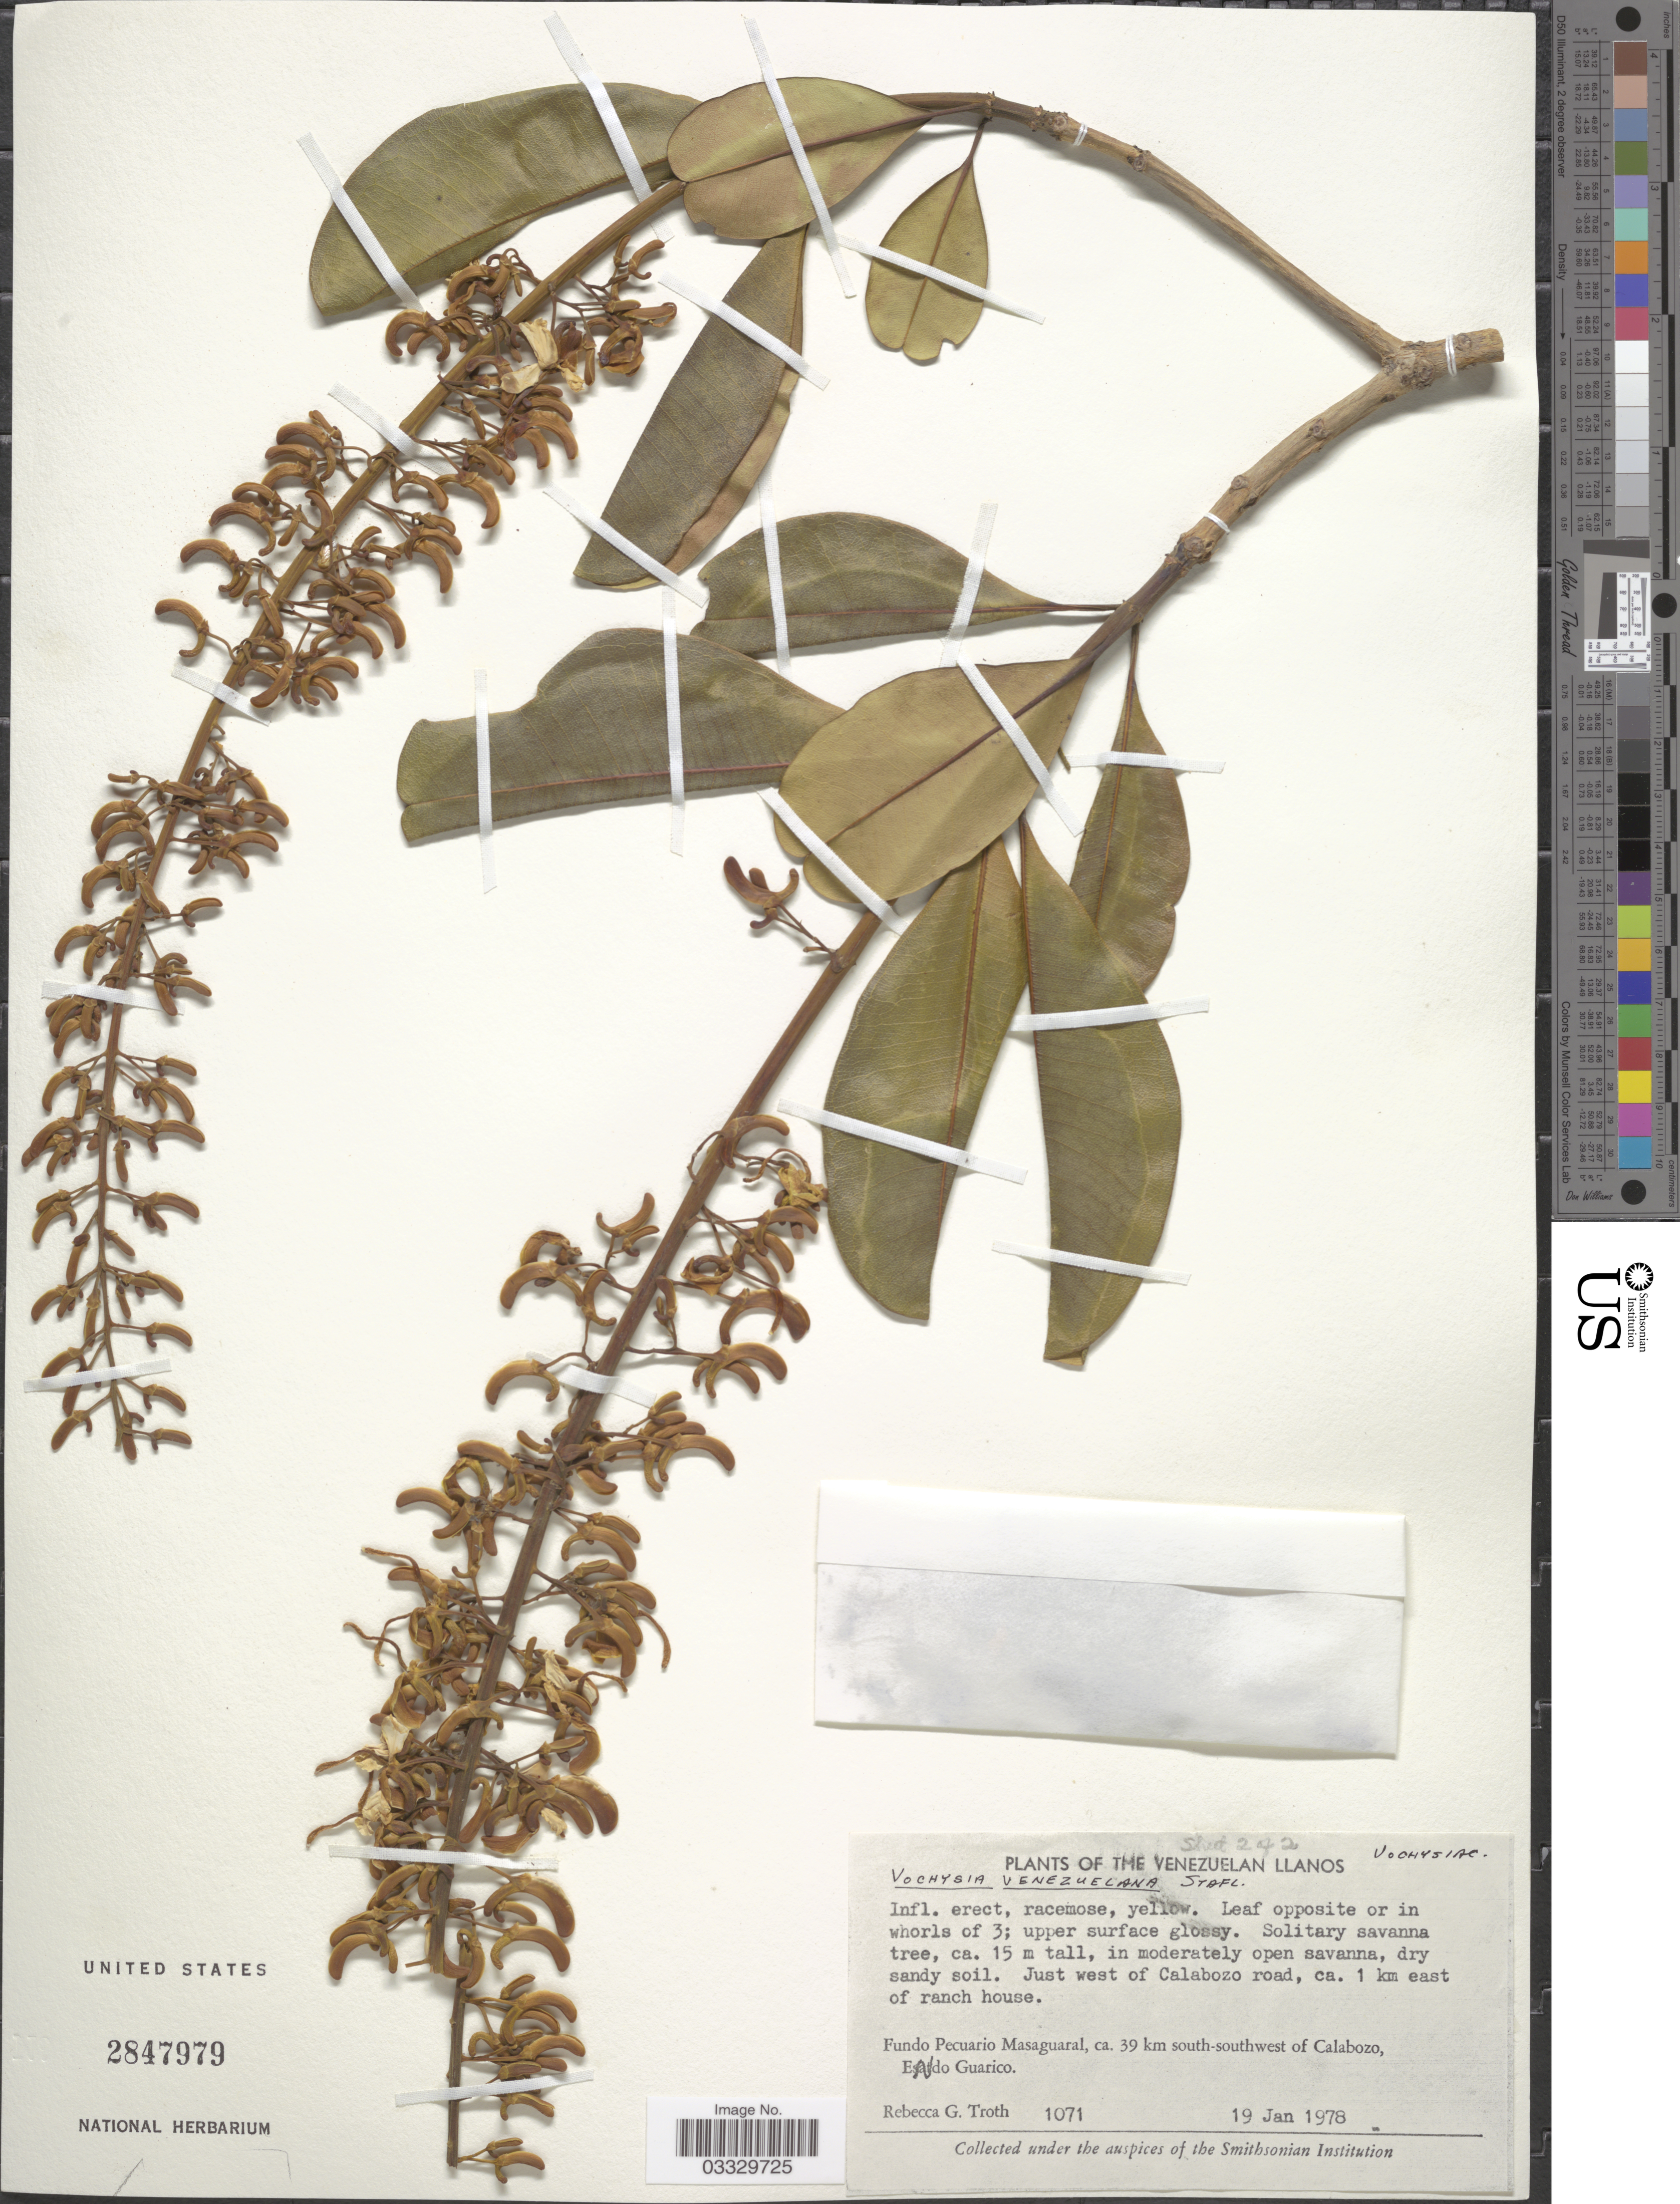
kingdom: Plantae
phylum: Tracheophyta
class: Magnoliopsida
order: Myrtales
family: Vochysiaceae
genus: Vochysia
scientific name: Vochysia venezuelana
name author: Stafleu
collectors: R. Troth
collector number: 1071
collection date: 1978-01-19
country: Venezuela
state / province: Guárico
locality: Venezuelan Llanos. Just west of Calabozo road, ca. 1 km east of ranch house. Fundo Pecuario Masaguaral, ca. 39 km south-southwest of Calabozo.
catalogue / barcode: US 2847979